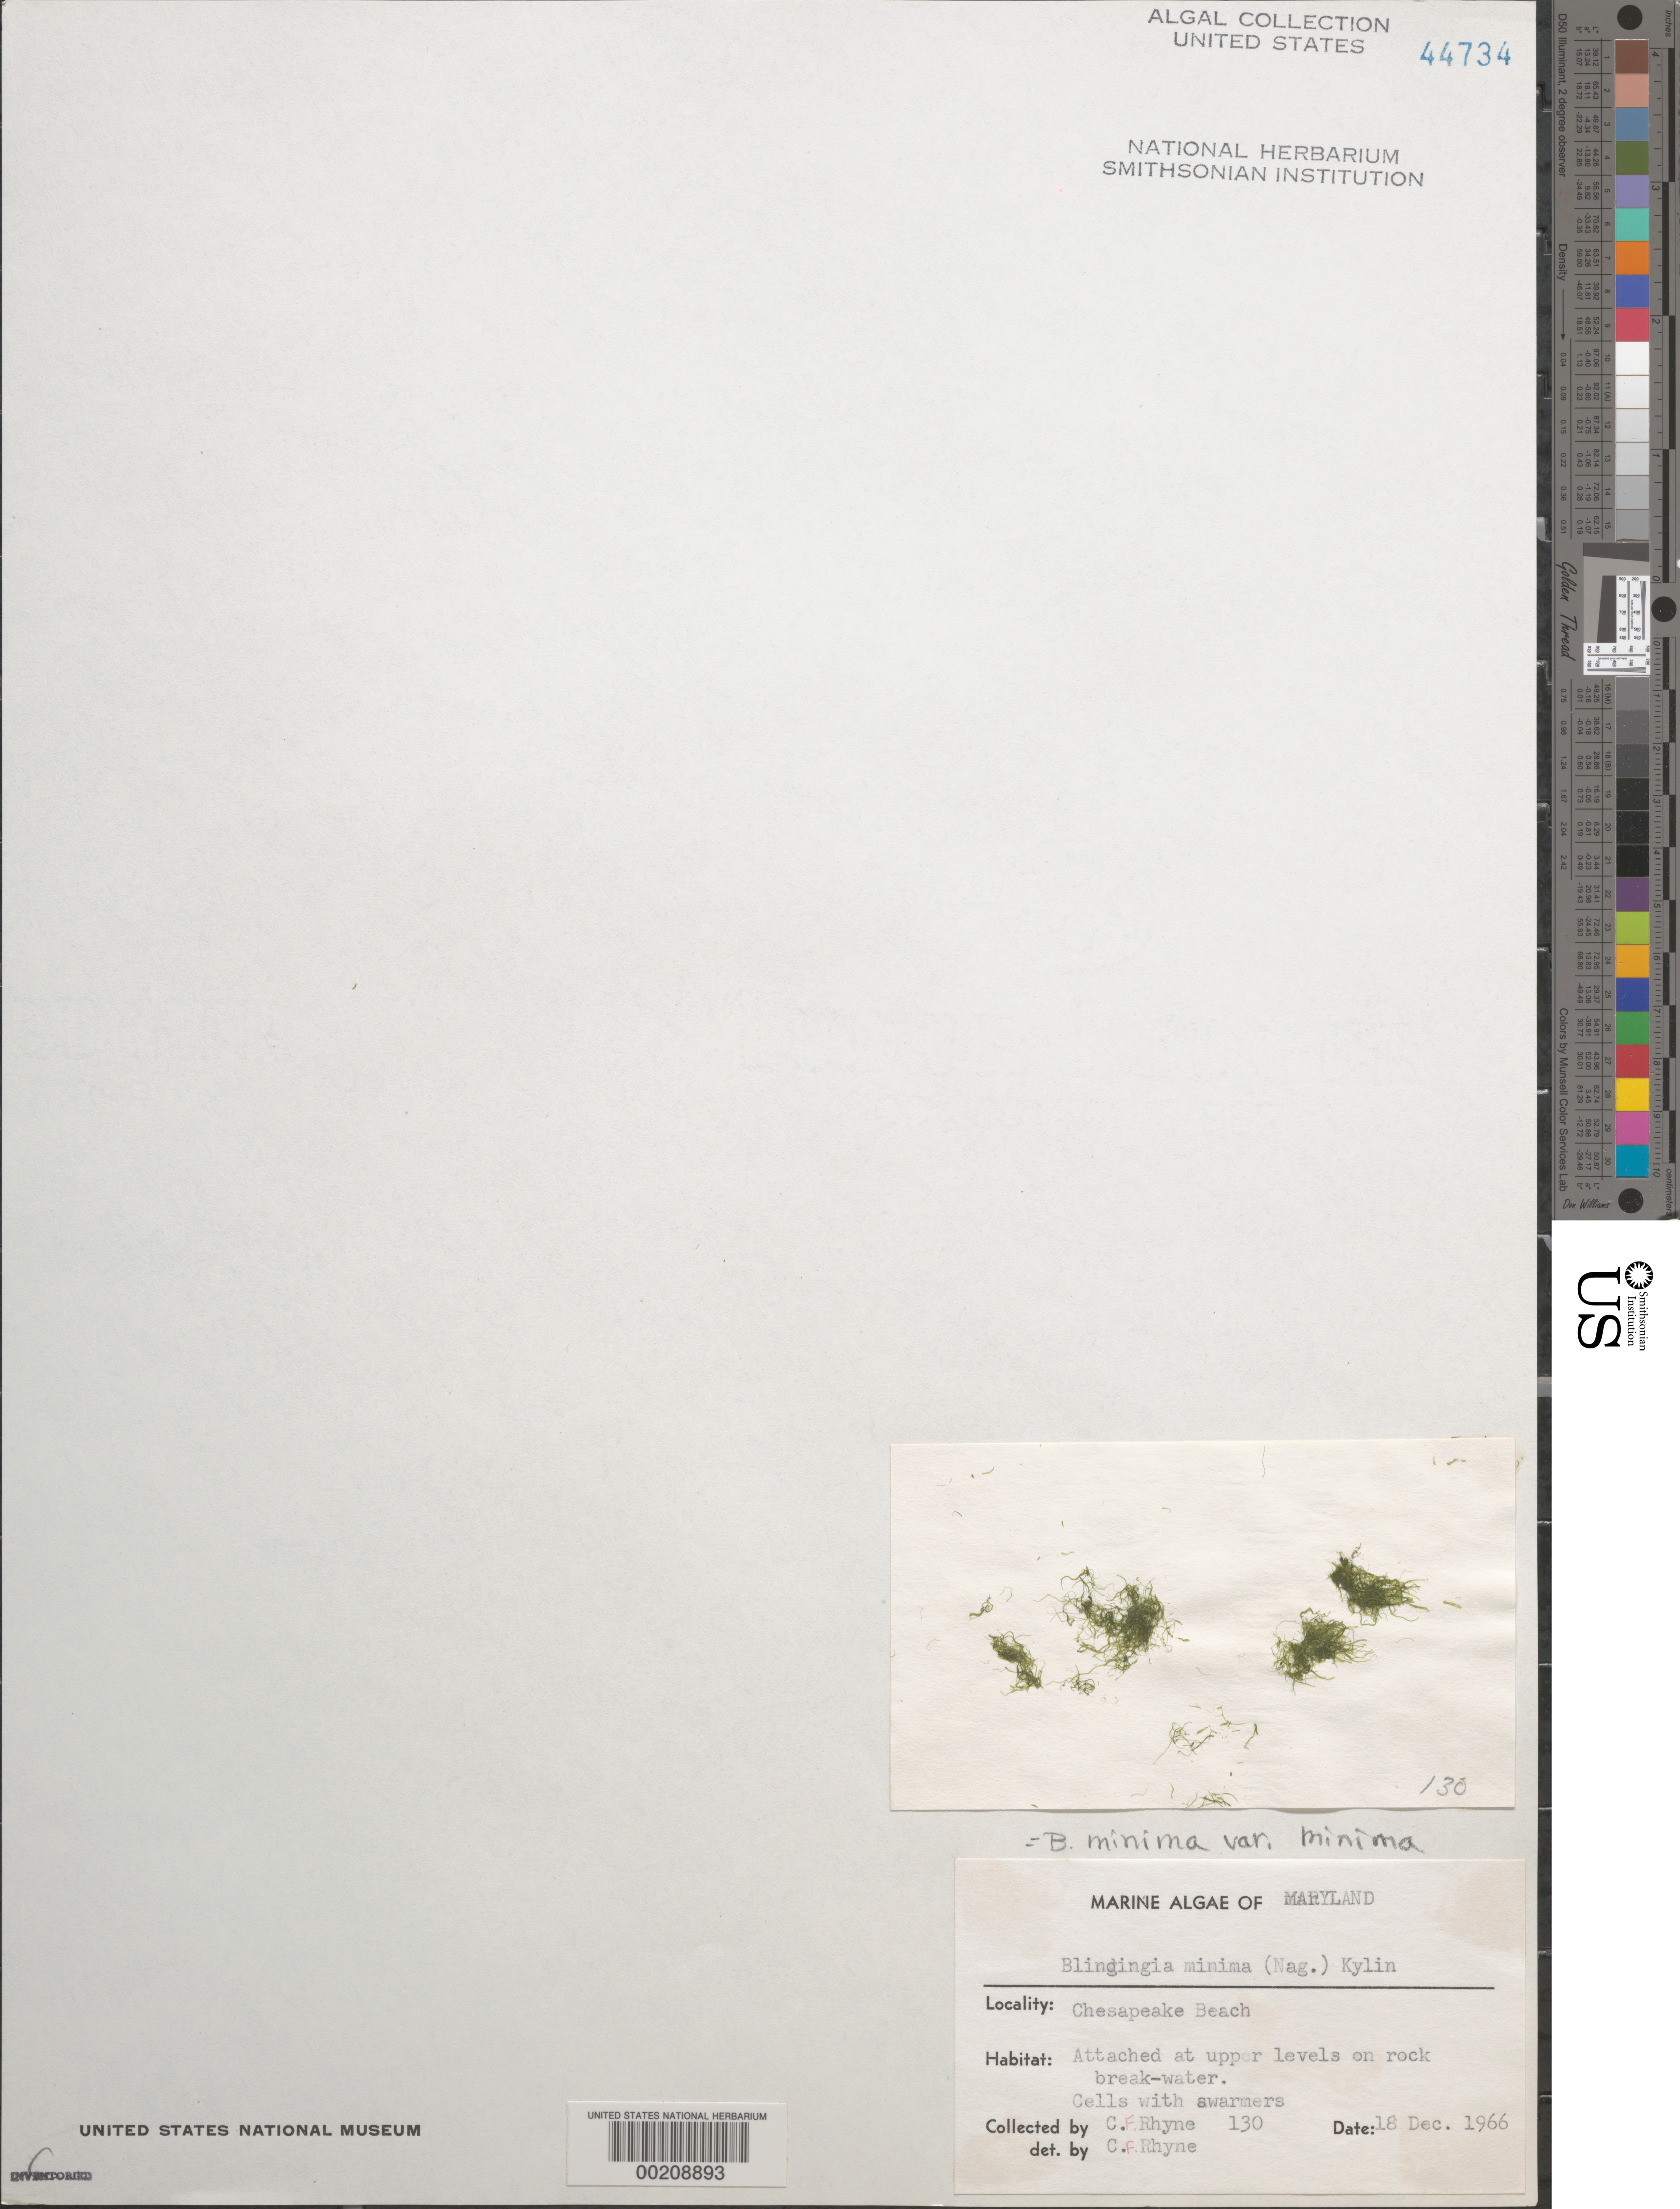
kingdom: Plantae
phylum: Chlorophyta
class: Ulvophyceae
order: Ulvales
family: Kornmanniaceae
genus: Blidingia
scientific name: Blidingia minima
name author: Nägeli ex Kütz.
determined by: Rhyne, C. F.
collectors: C. Rhyne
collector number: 130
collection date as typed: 18 Dec 1966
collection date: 1966-12-18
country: United States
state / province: Maryland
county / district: Calvert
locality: Chesapeake Beach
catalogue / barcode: US 44734